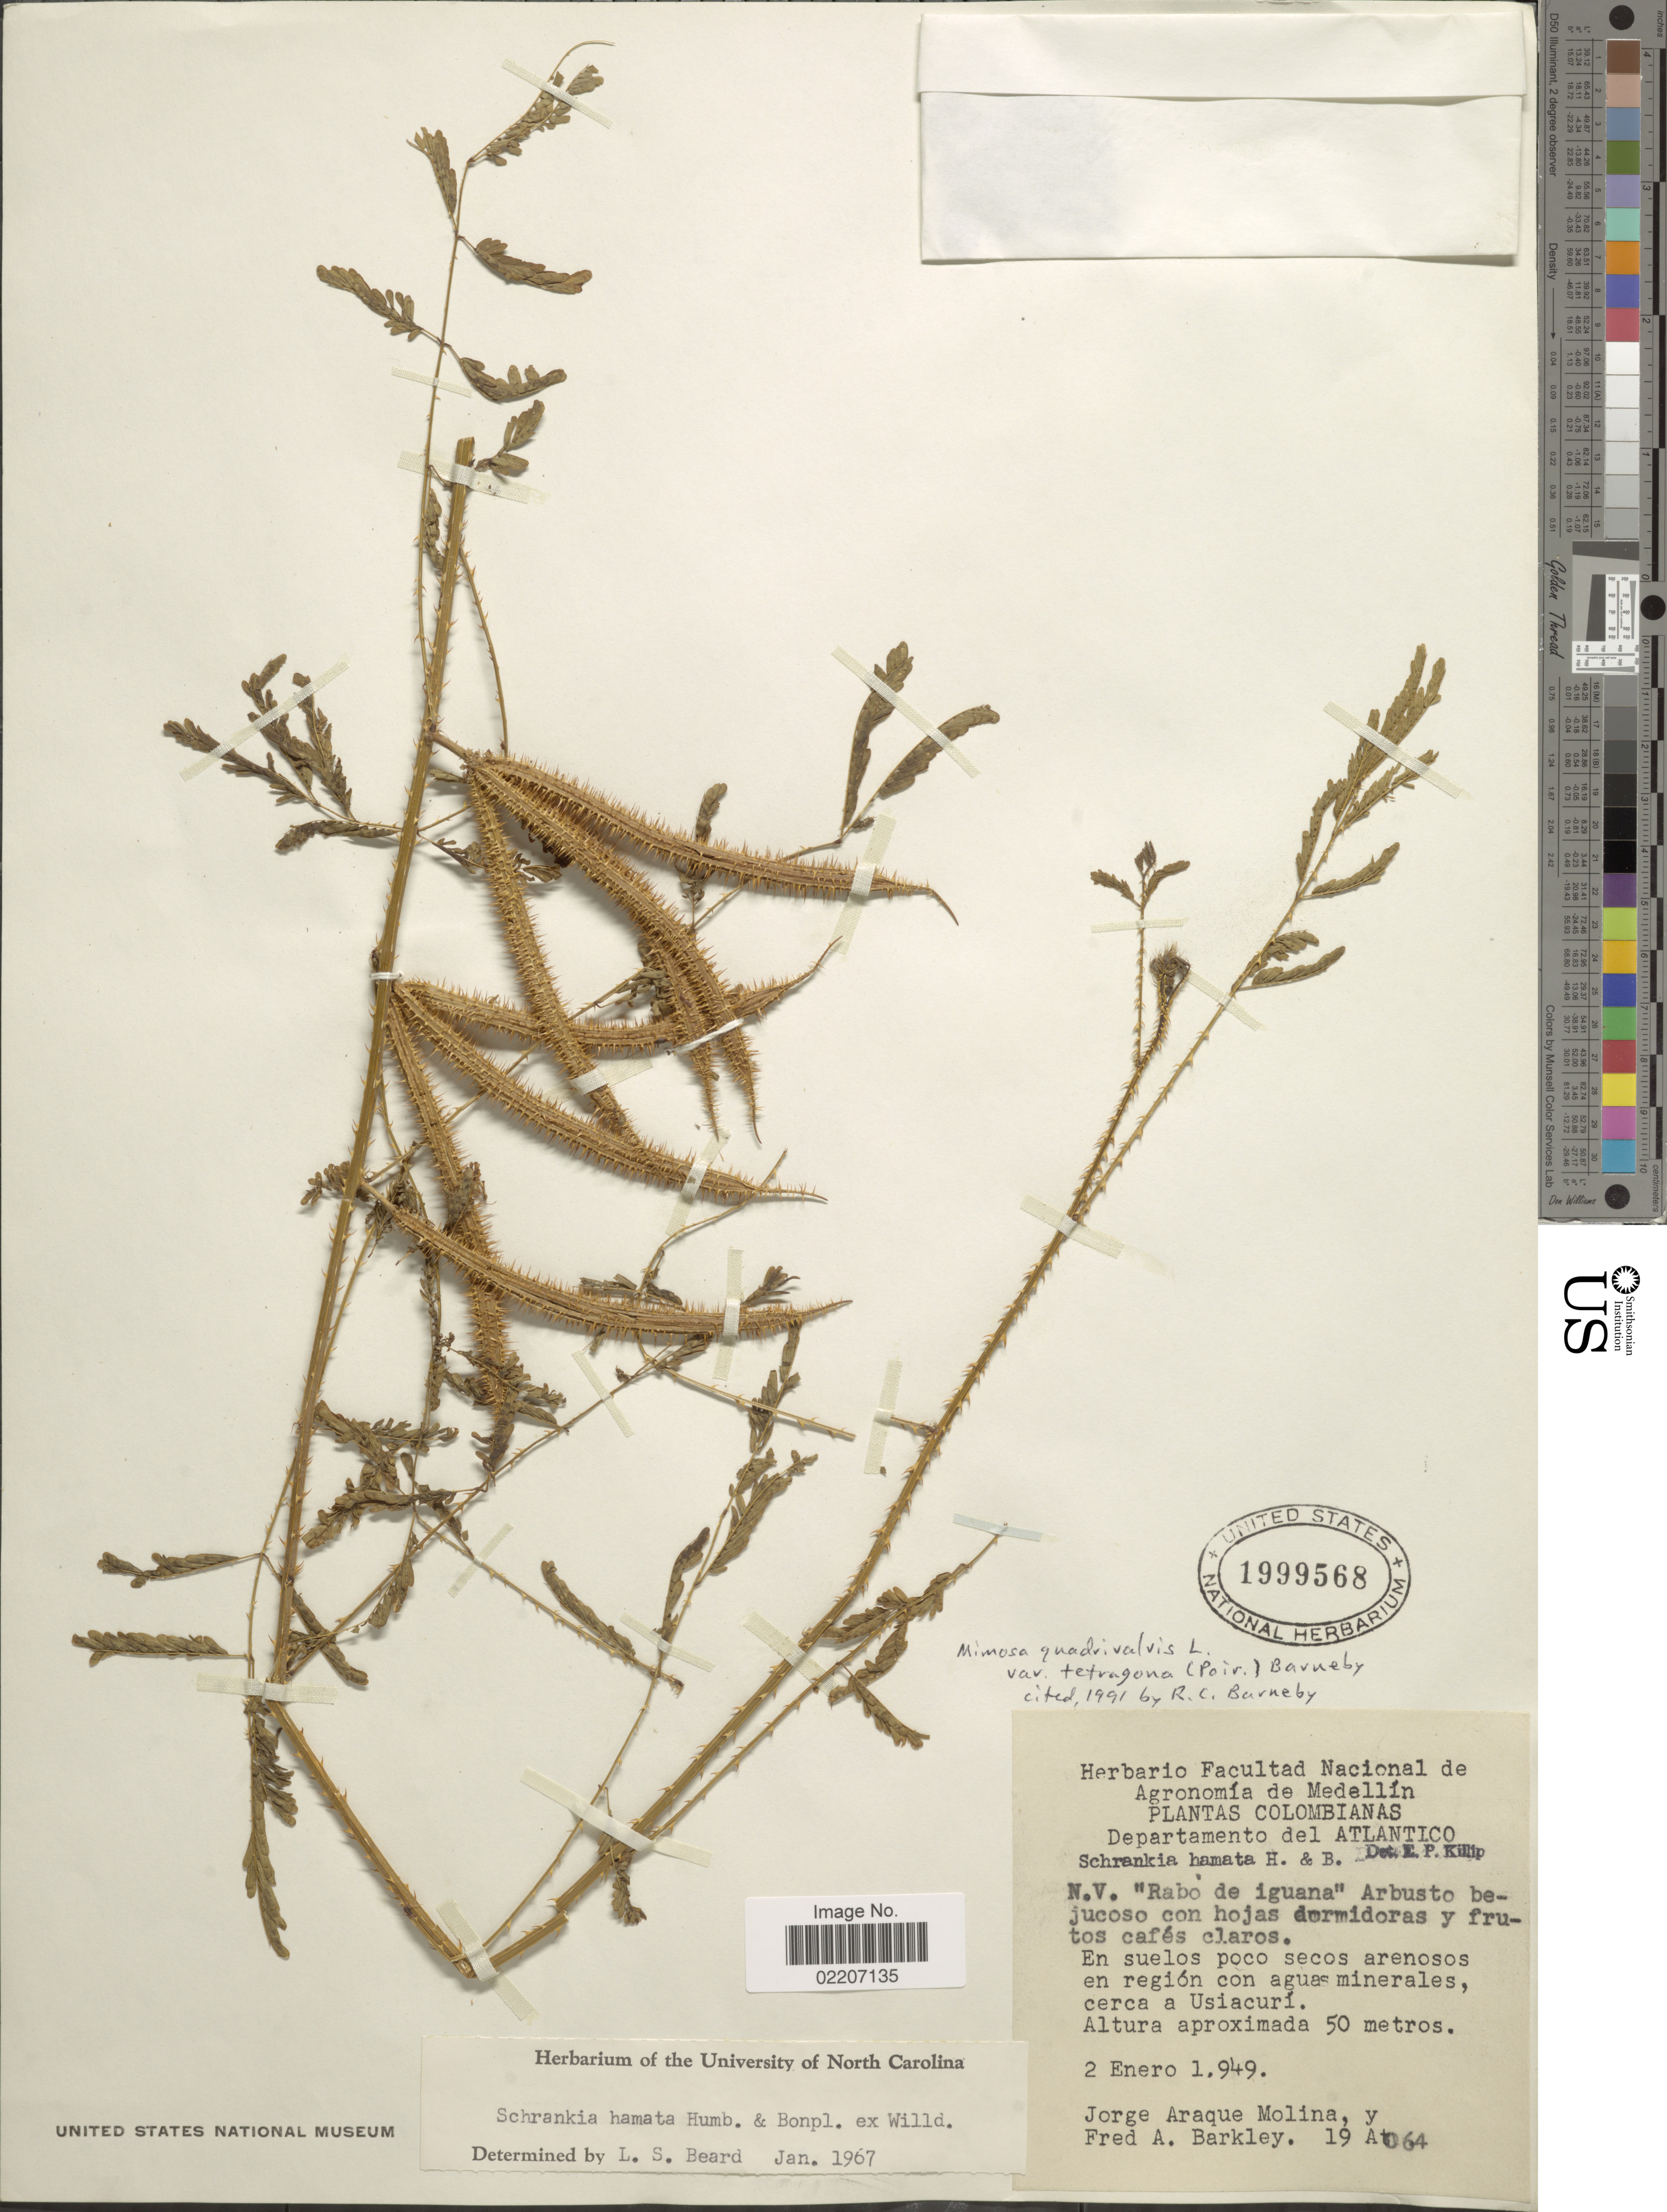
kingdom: Plantae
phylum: Tracheophyta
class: Magnoliopsida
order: Fabales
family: Fabaceae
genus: Mimosa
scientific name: Mimosa tetragona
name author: Poir.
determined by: U.S. National Herbarium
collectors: J. Araque Molina & F. A. Barkley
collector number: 19At064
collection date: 1949-01-02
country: Colombia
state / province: Atlántico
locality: Departamento del Atlantico, En suelos poco secos arenosos en region con aguas minerales, cerca a Usiacuri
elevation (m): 50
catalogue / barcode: US 1999568